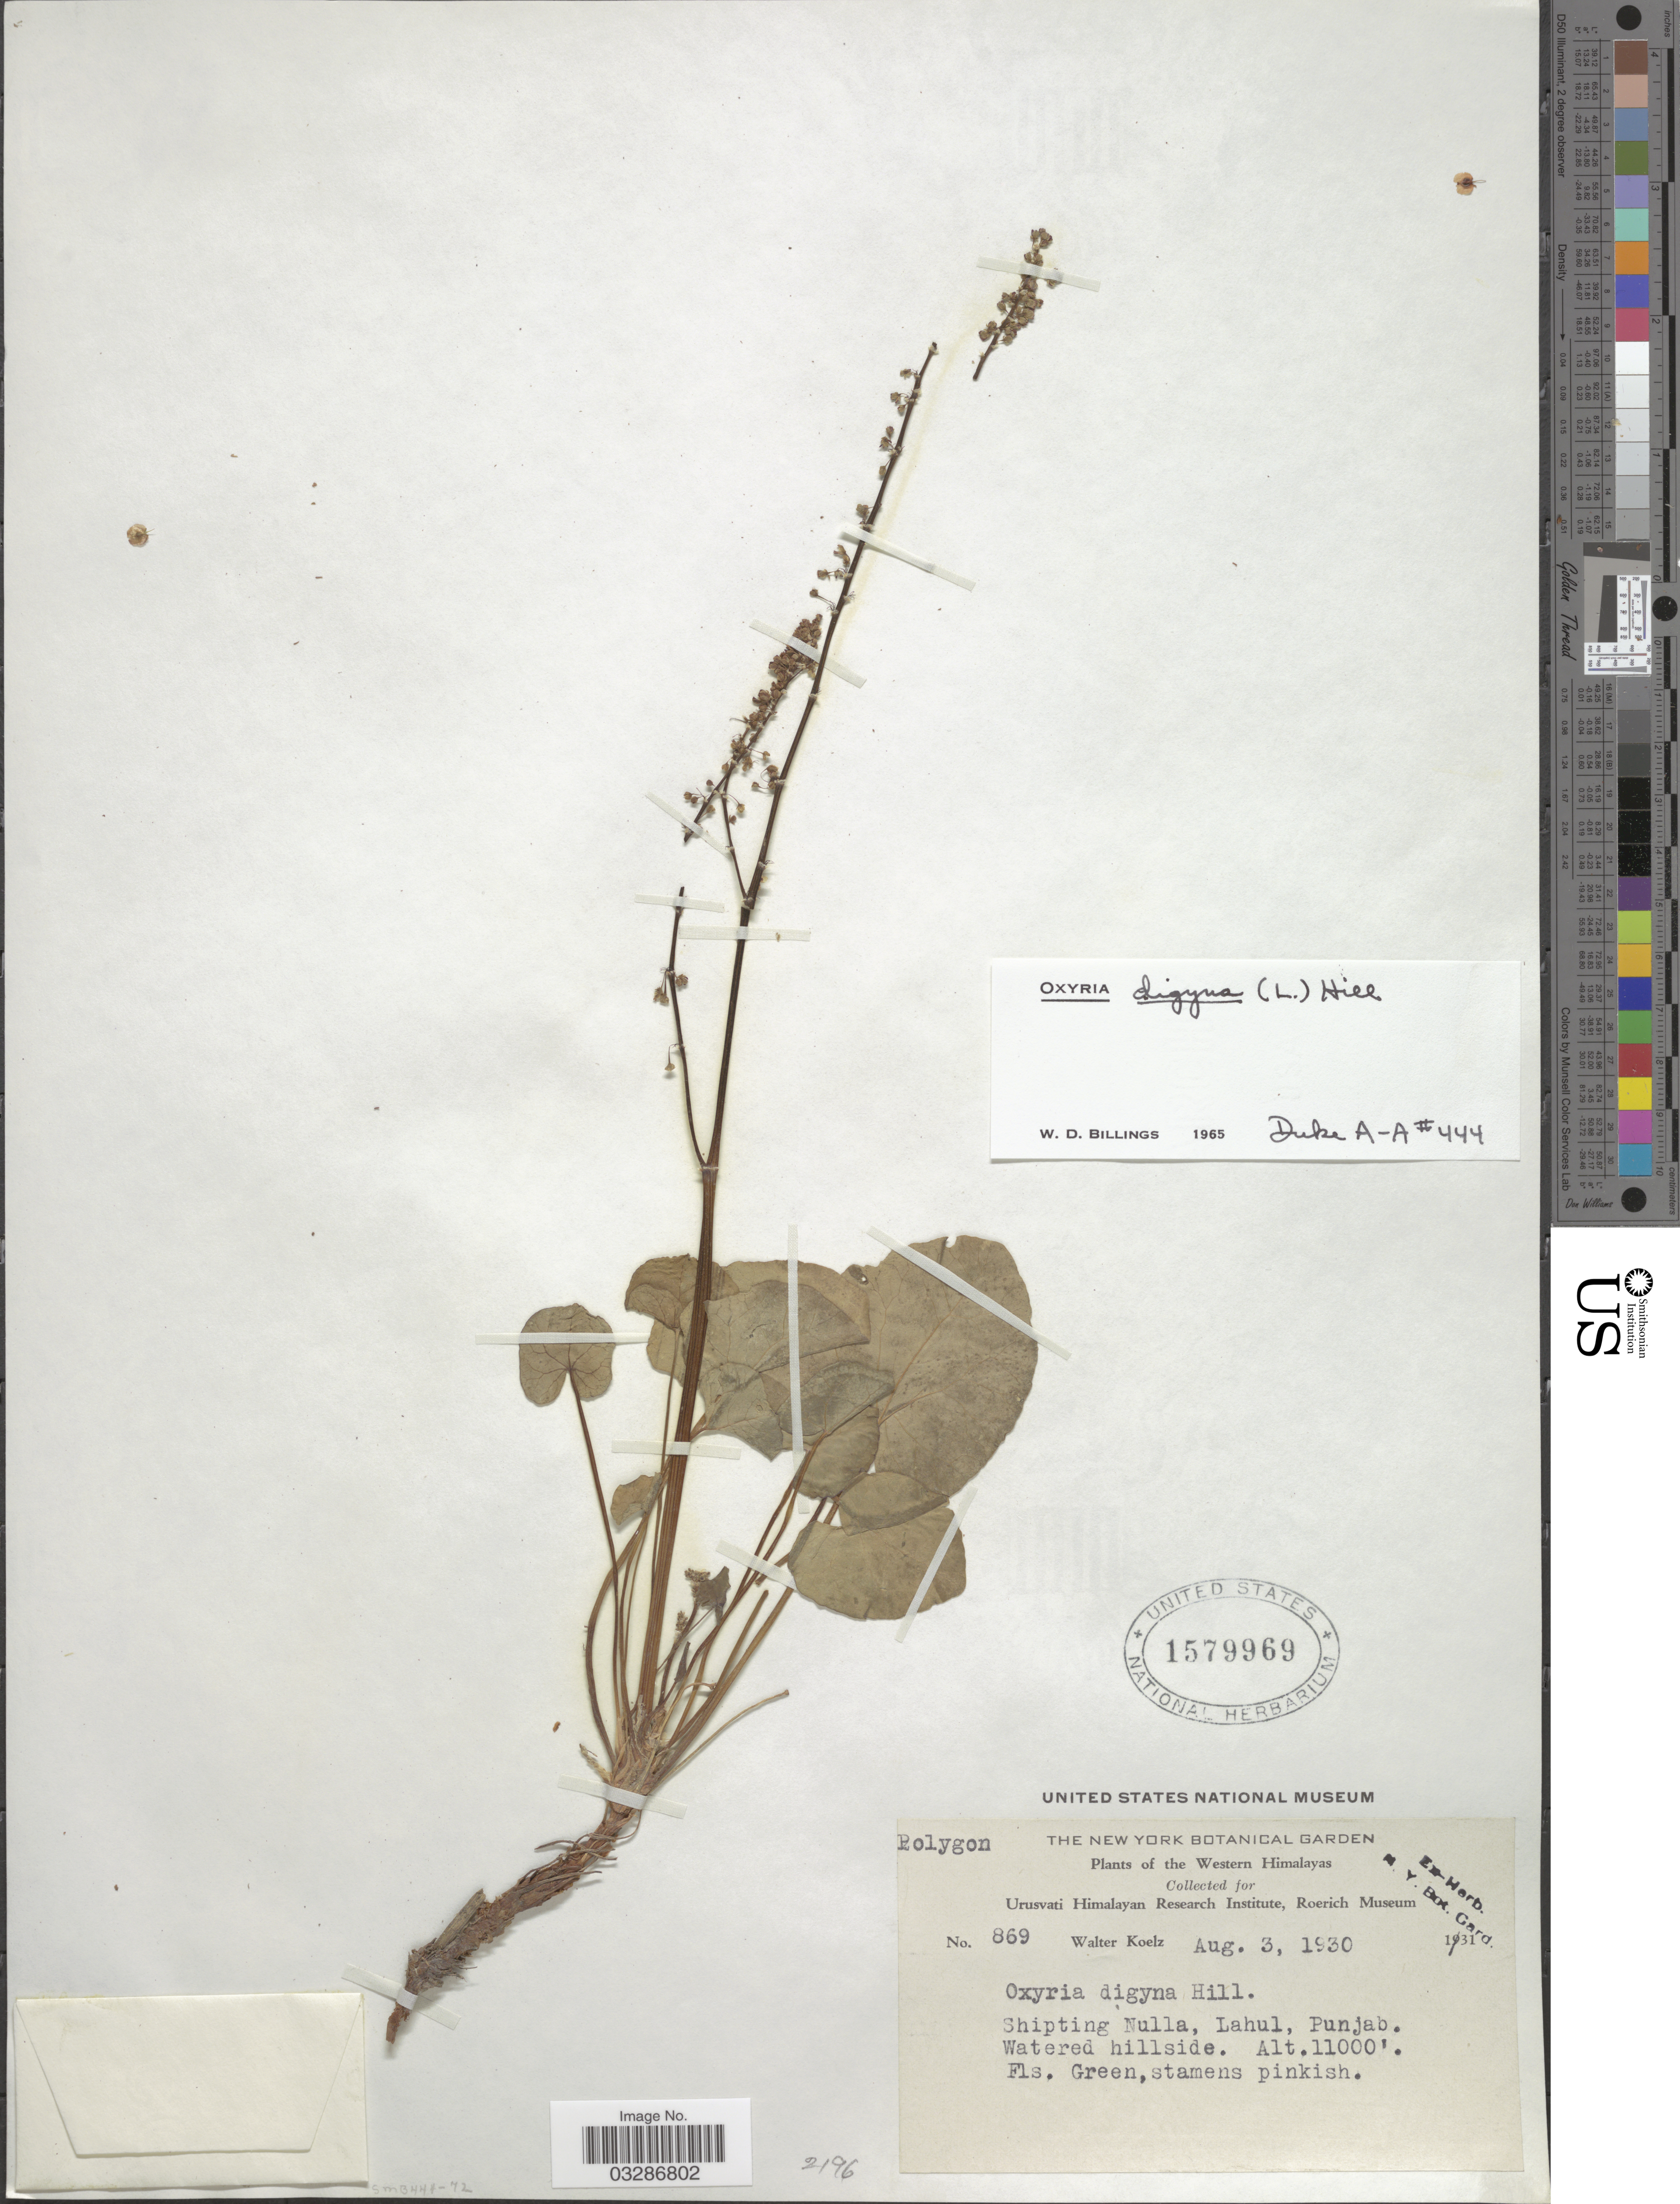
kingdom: Plantae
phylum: Tracheophyta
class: Magnoliopsida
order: Caryophyllales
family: Polygonaceae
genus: Oxyria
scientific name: Oxyria digyna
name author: (L.) Hill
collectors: W. N. Koelz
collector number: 869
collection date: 1930-08-03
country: India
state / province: Punjab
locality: Western Himalayas. Shipting Nulla, Lahul, Punjab.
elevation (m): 3353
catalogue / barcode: US 1579969